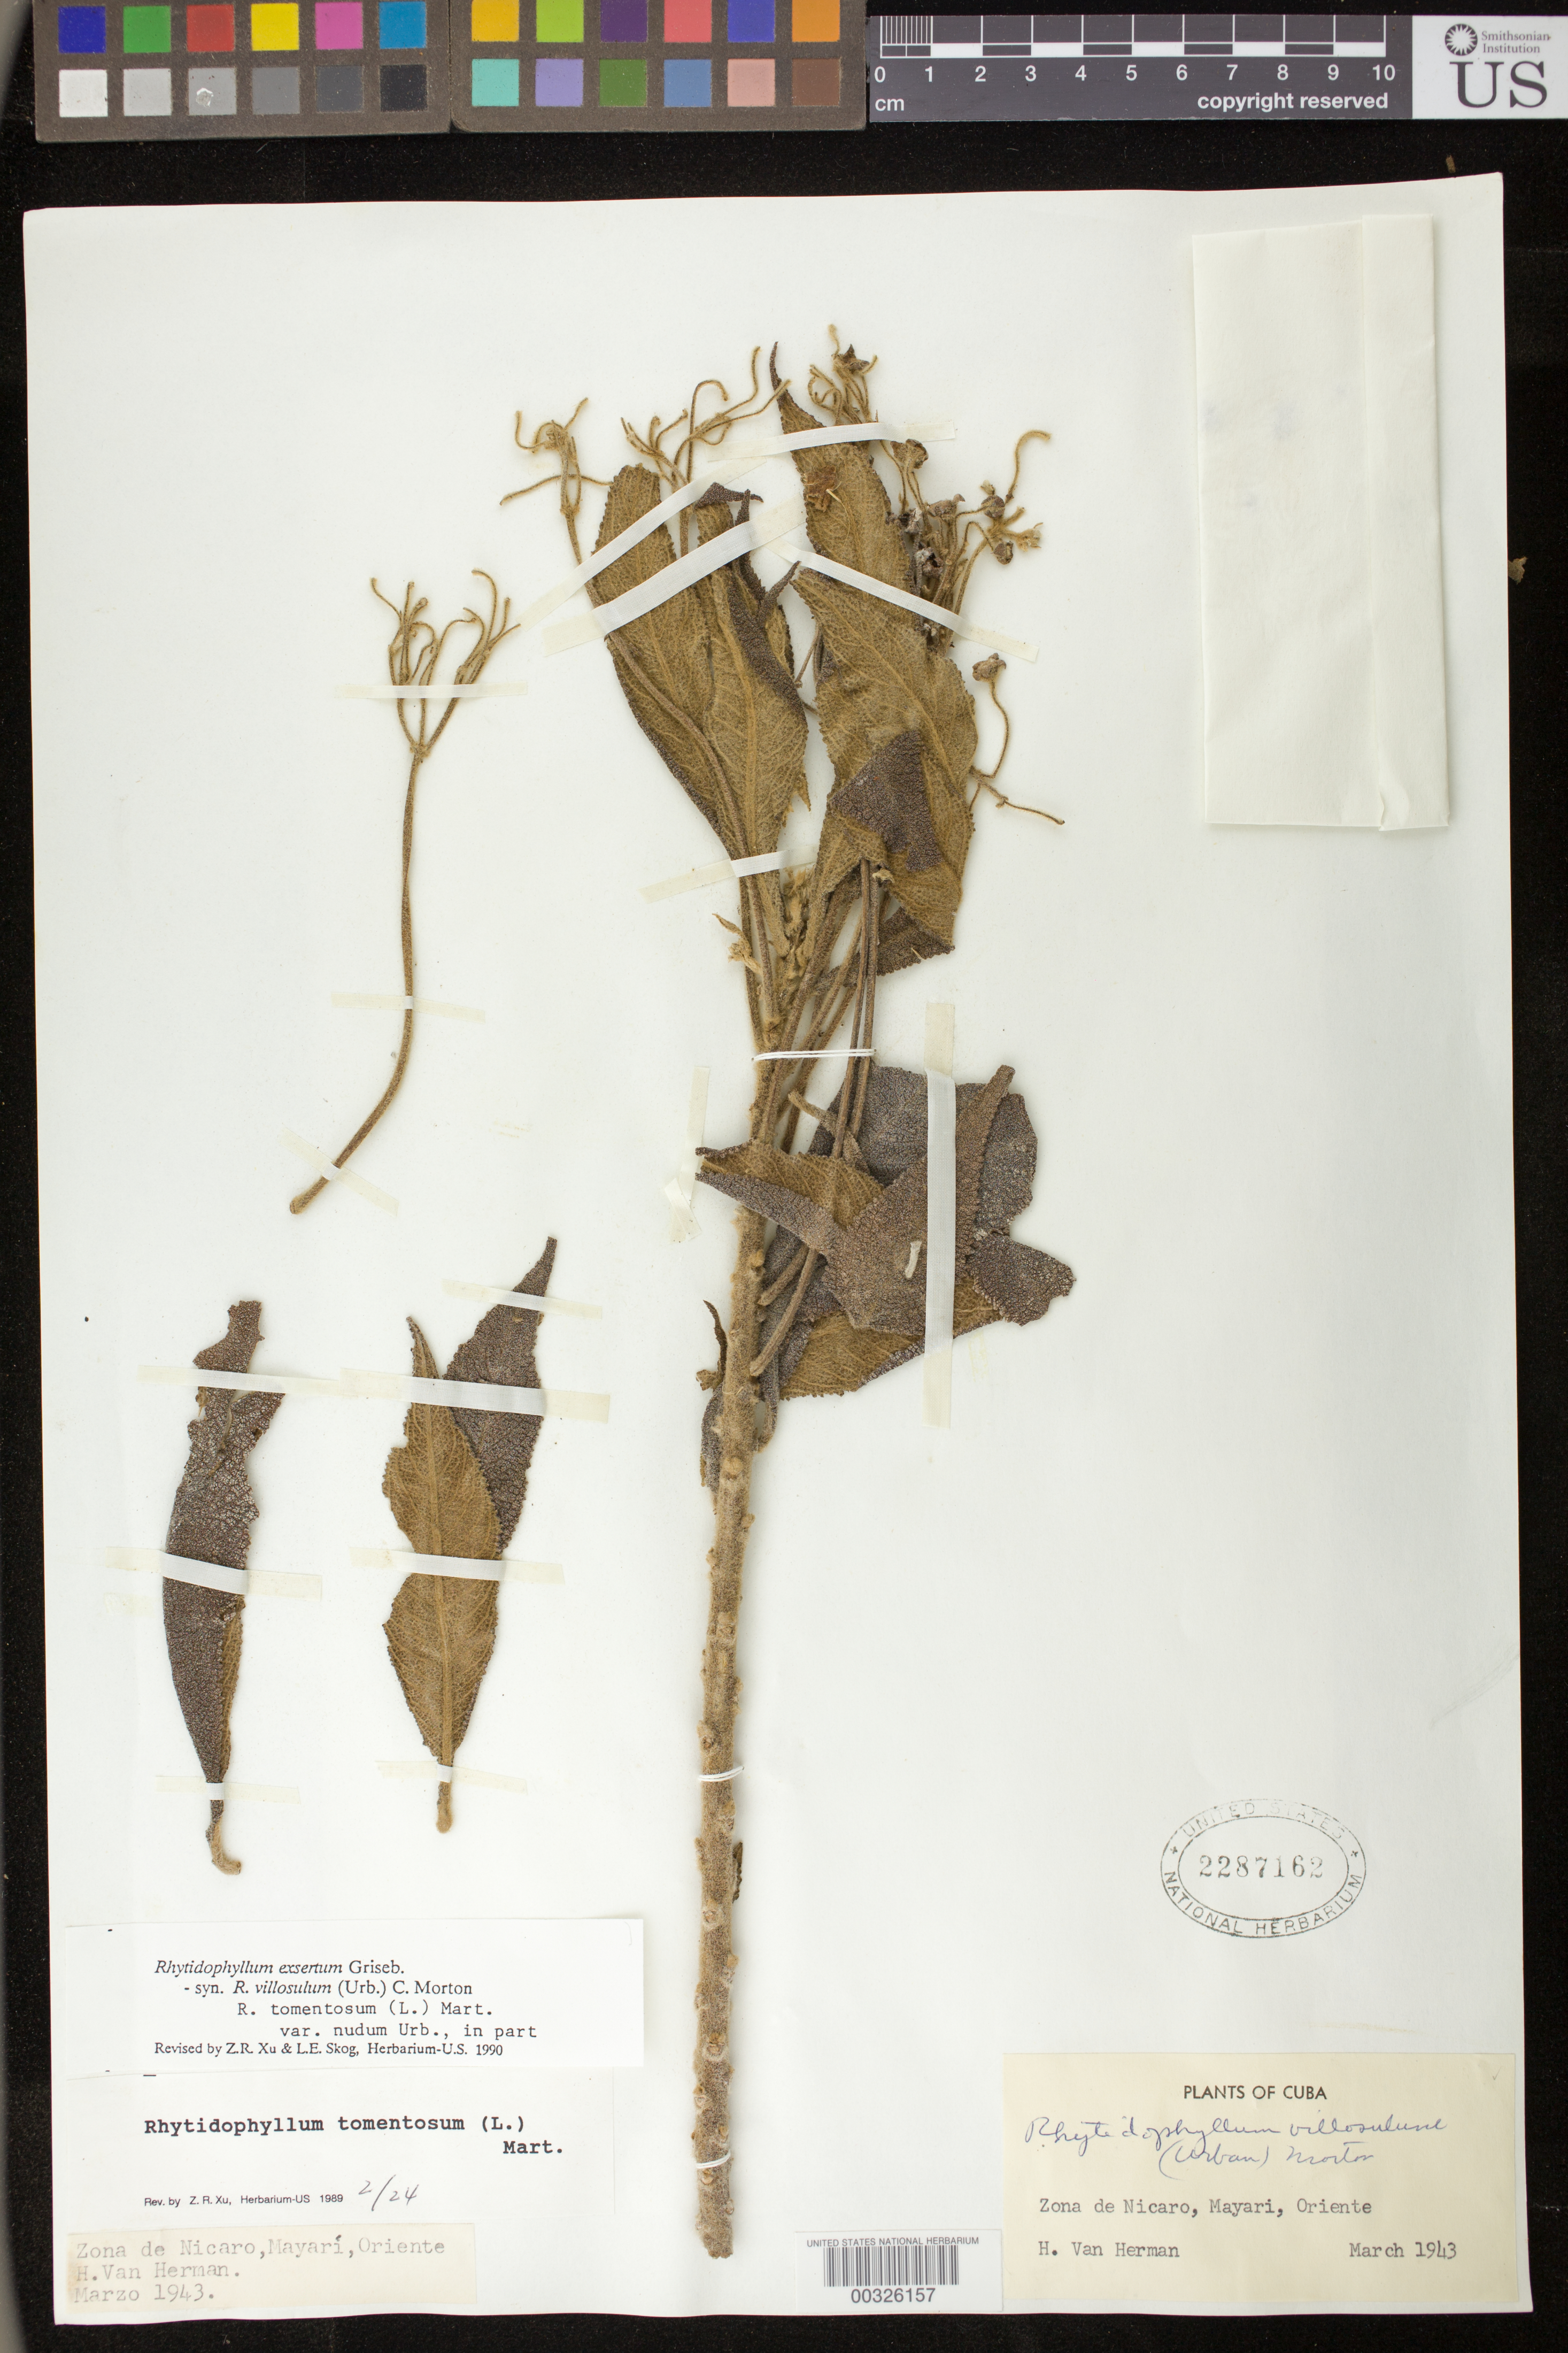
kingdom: Plantae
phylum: Tracheophyta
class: Magnoliopsida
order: Lamiales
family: Gesneriaceae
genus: Rhytidophyllum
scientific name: Rhytidophyllum exsertum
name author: Griseb.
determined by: Skog, Laurence E.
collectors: H. A. Van Hermann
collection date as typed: Mar 1943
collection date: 1943-03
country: Cuba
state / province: Oriente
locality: Zona de Nicaro, Mayarí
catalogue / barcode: US 2287162